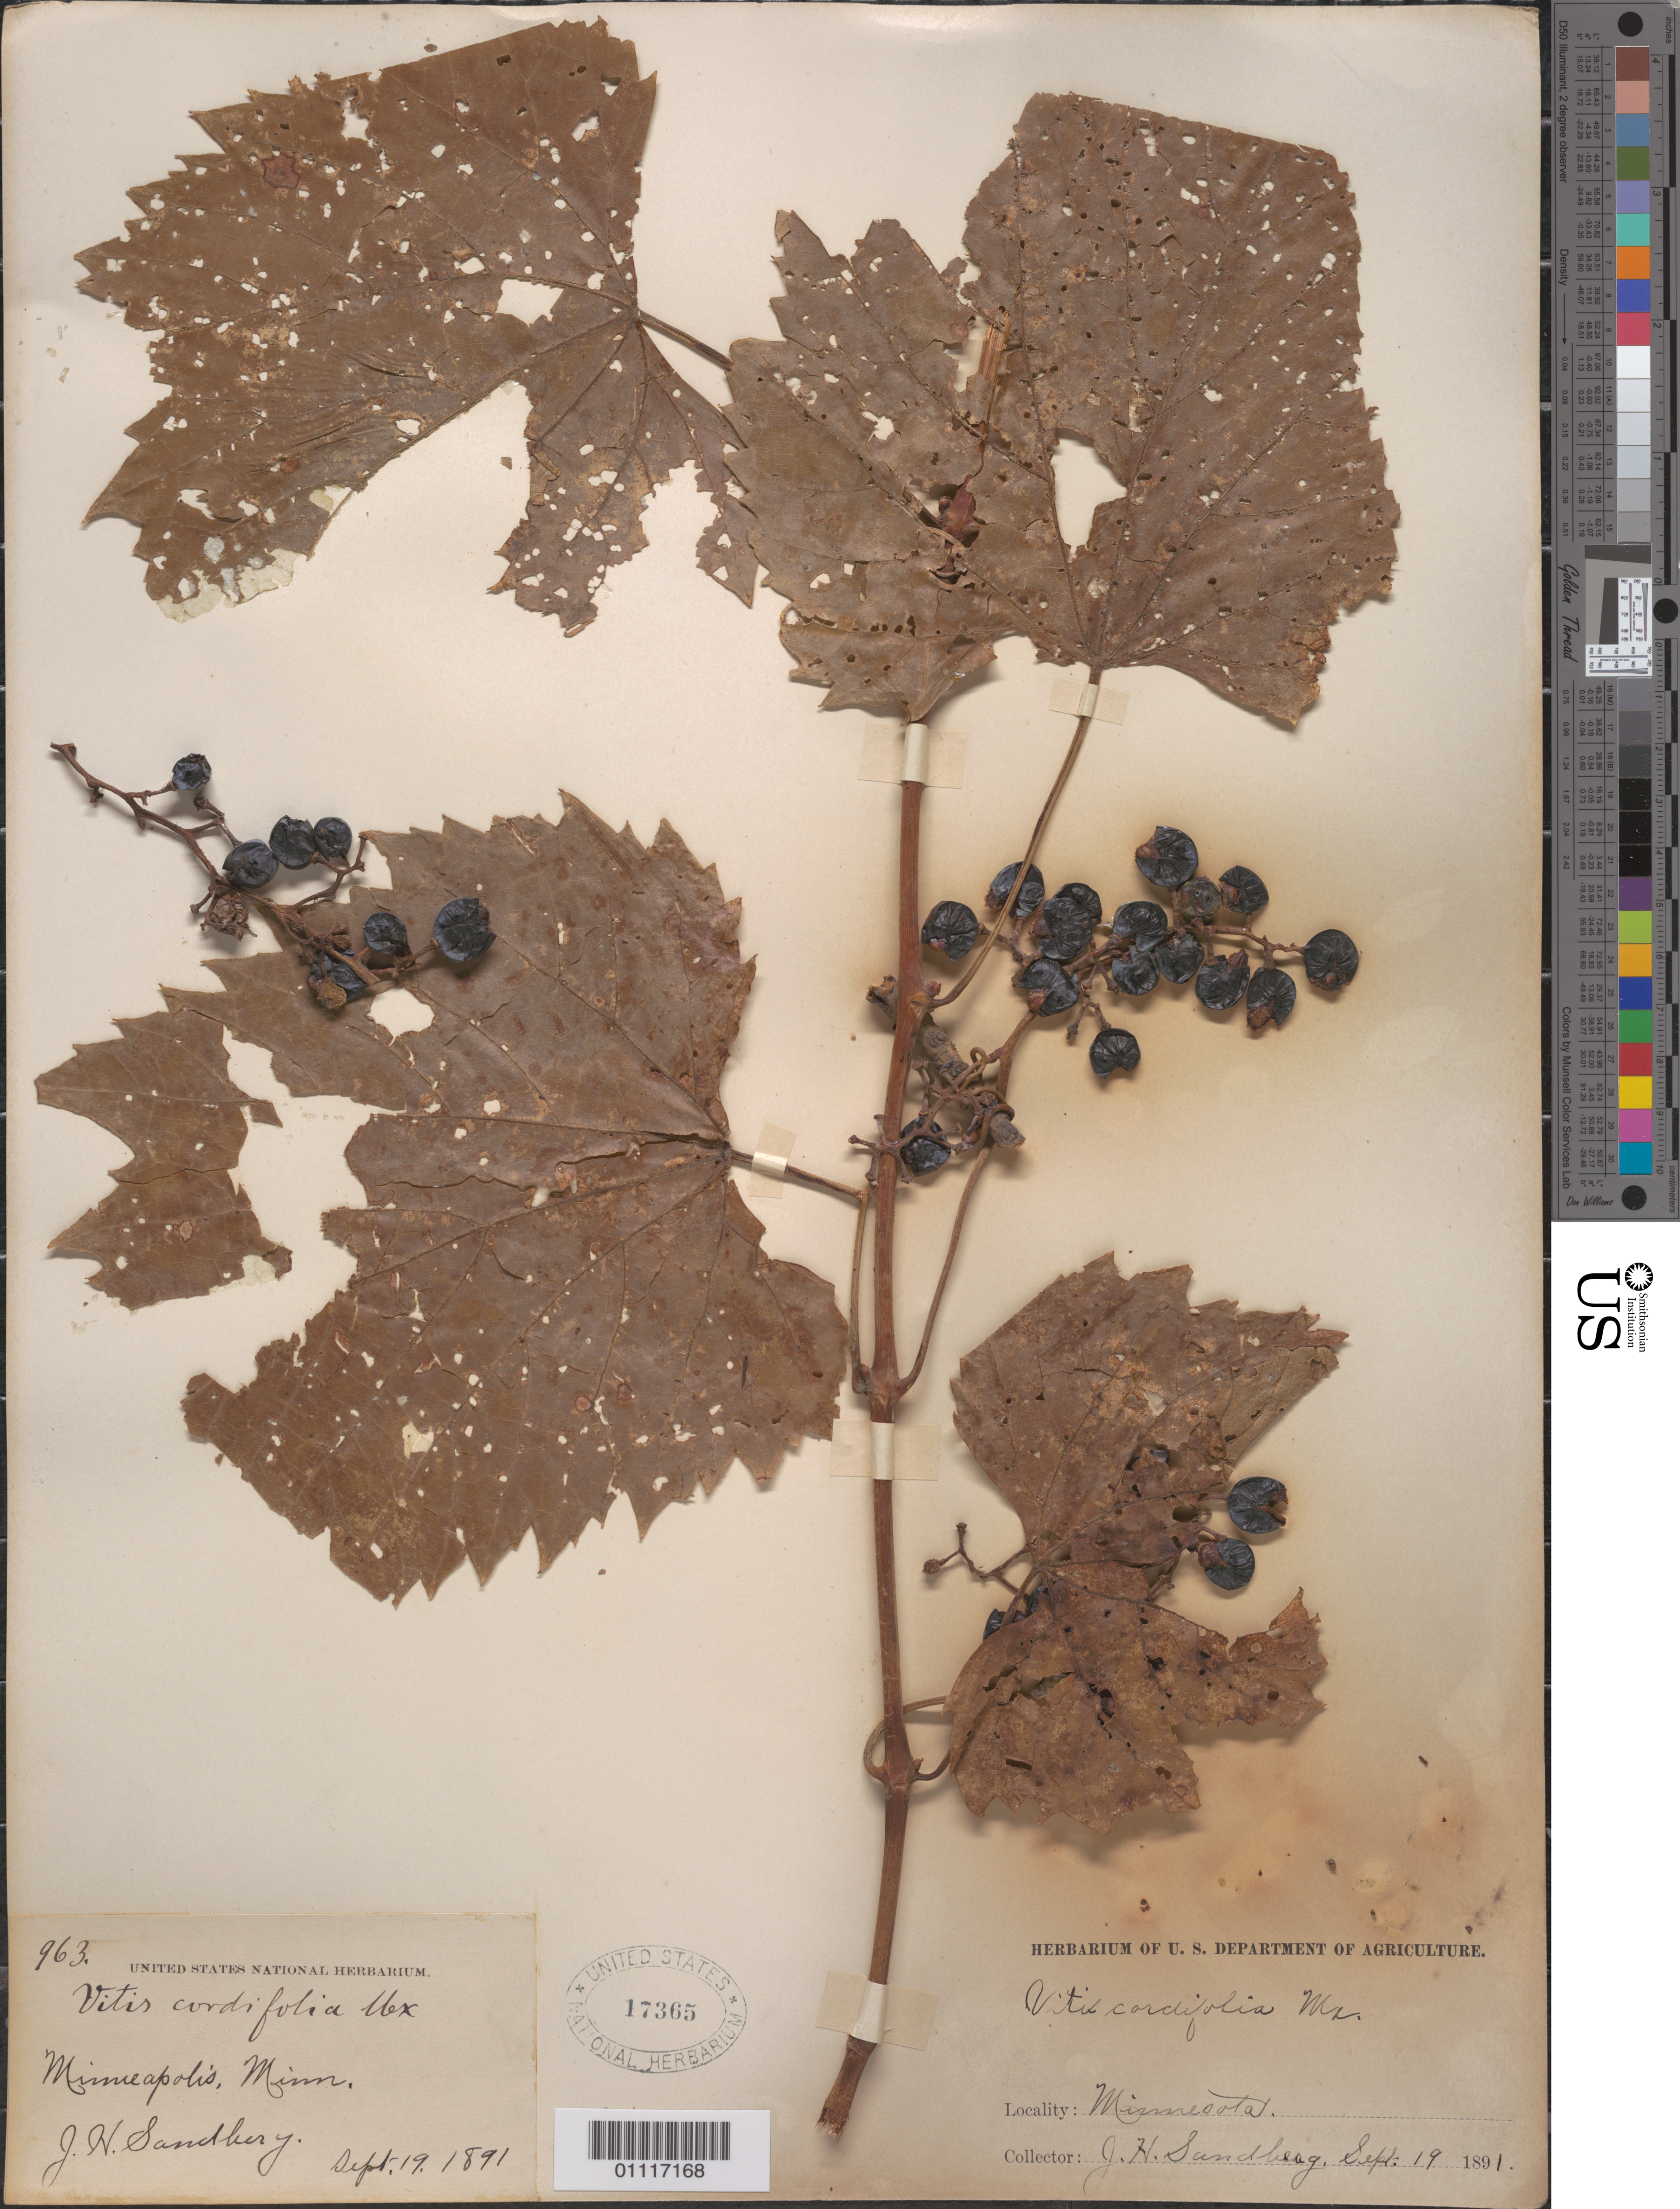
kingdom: Plantae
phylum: Tracheophyta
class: Magnoliopsida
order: Vitales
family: Vitaceae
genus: Vitis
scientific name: Vitis cordifolia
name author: Michx.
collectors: J. H. Sandberg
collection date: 1891-09-18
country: United States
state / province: Minnesota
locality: Minneapolis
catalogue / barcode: US 17365